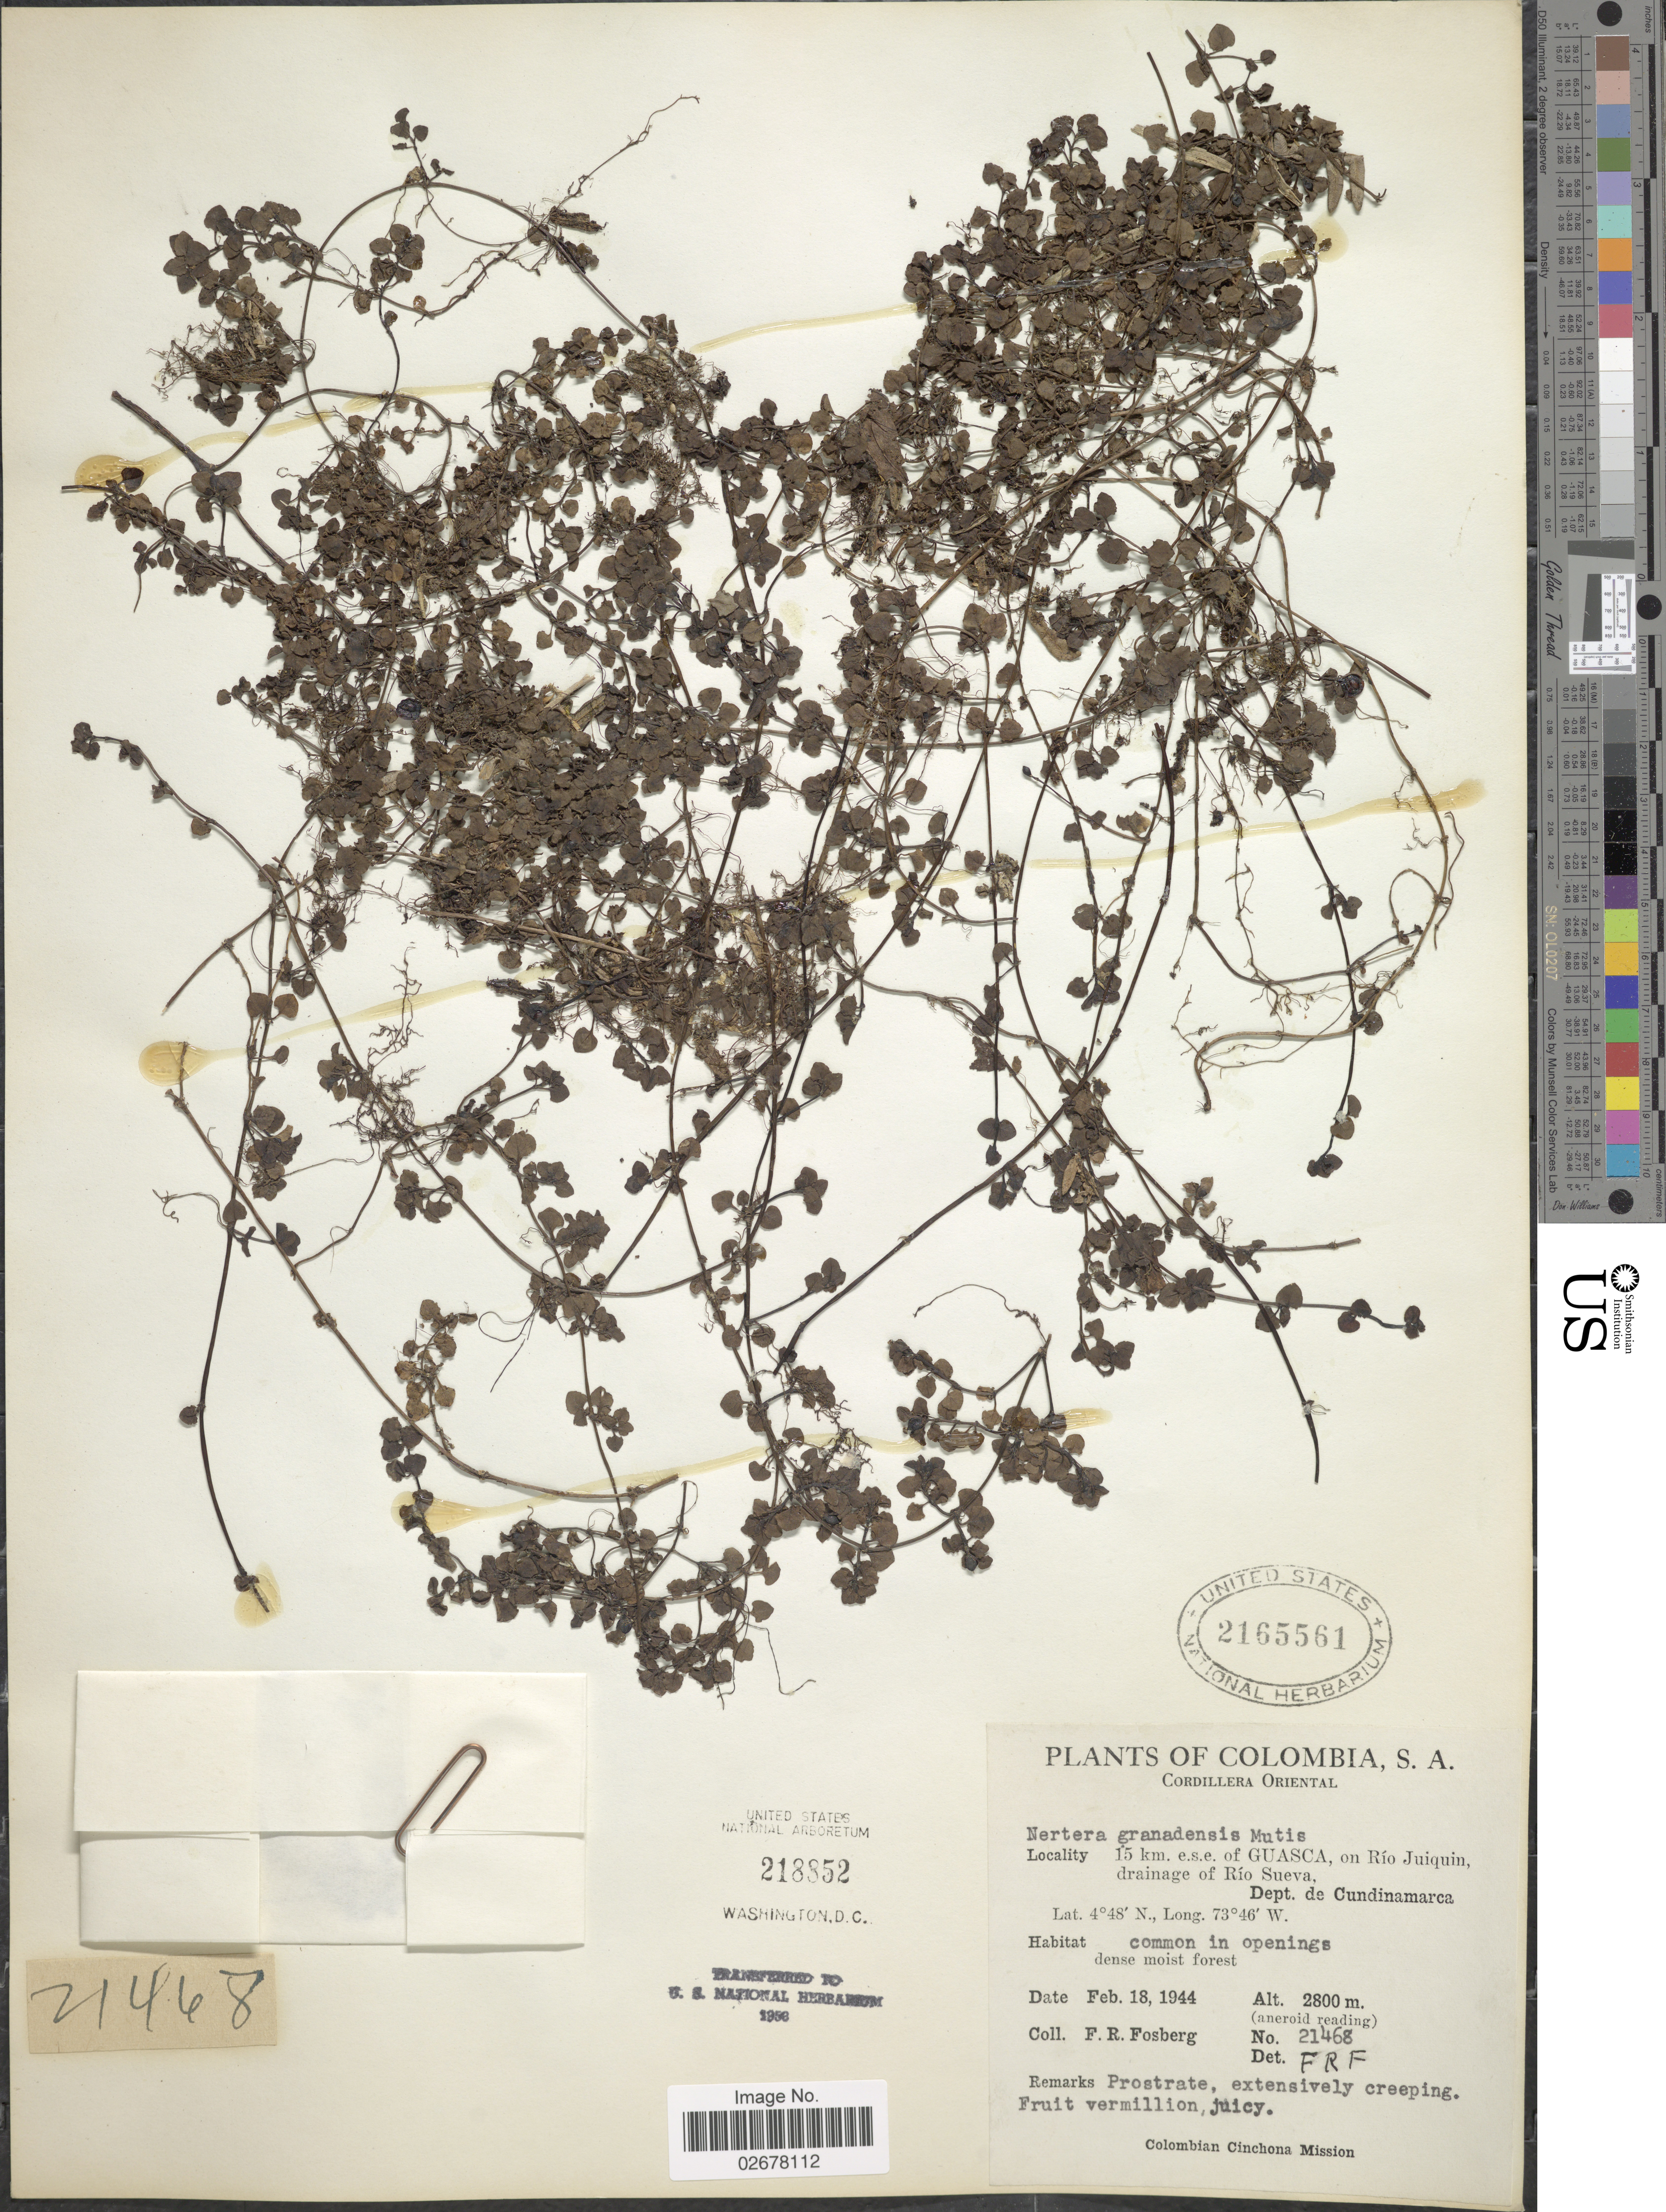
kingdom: Plantae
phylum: Tracheophyta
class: Magnoliopsida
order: Gentianales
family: Rubiaceae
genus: Nertera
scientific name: Nertera depressa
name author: Banks & Sol. ex Gaertn.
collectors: F. R. Fosberg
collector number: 21468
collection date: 1944-02-18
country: Colombia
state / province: Cundinamarca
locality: Cordillera Oriental, 15 km e.s.e. of Guasca, on Río Juiquin, drainage of Río Sueva, Dept. de Cundinamarca, common in openings dense moist forest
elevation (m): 2800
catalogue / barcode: US 2165561